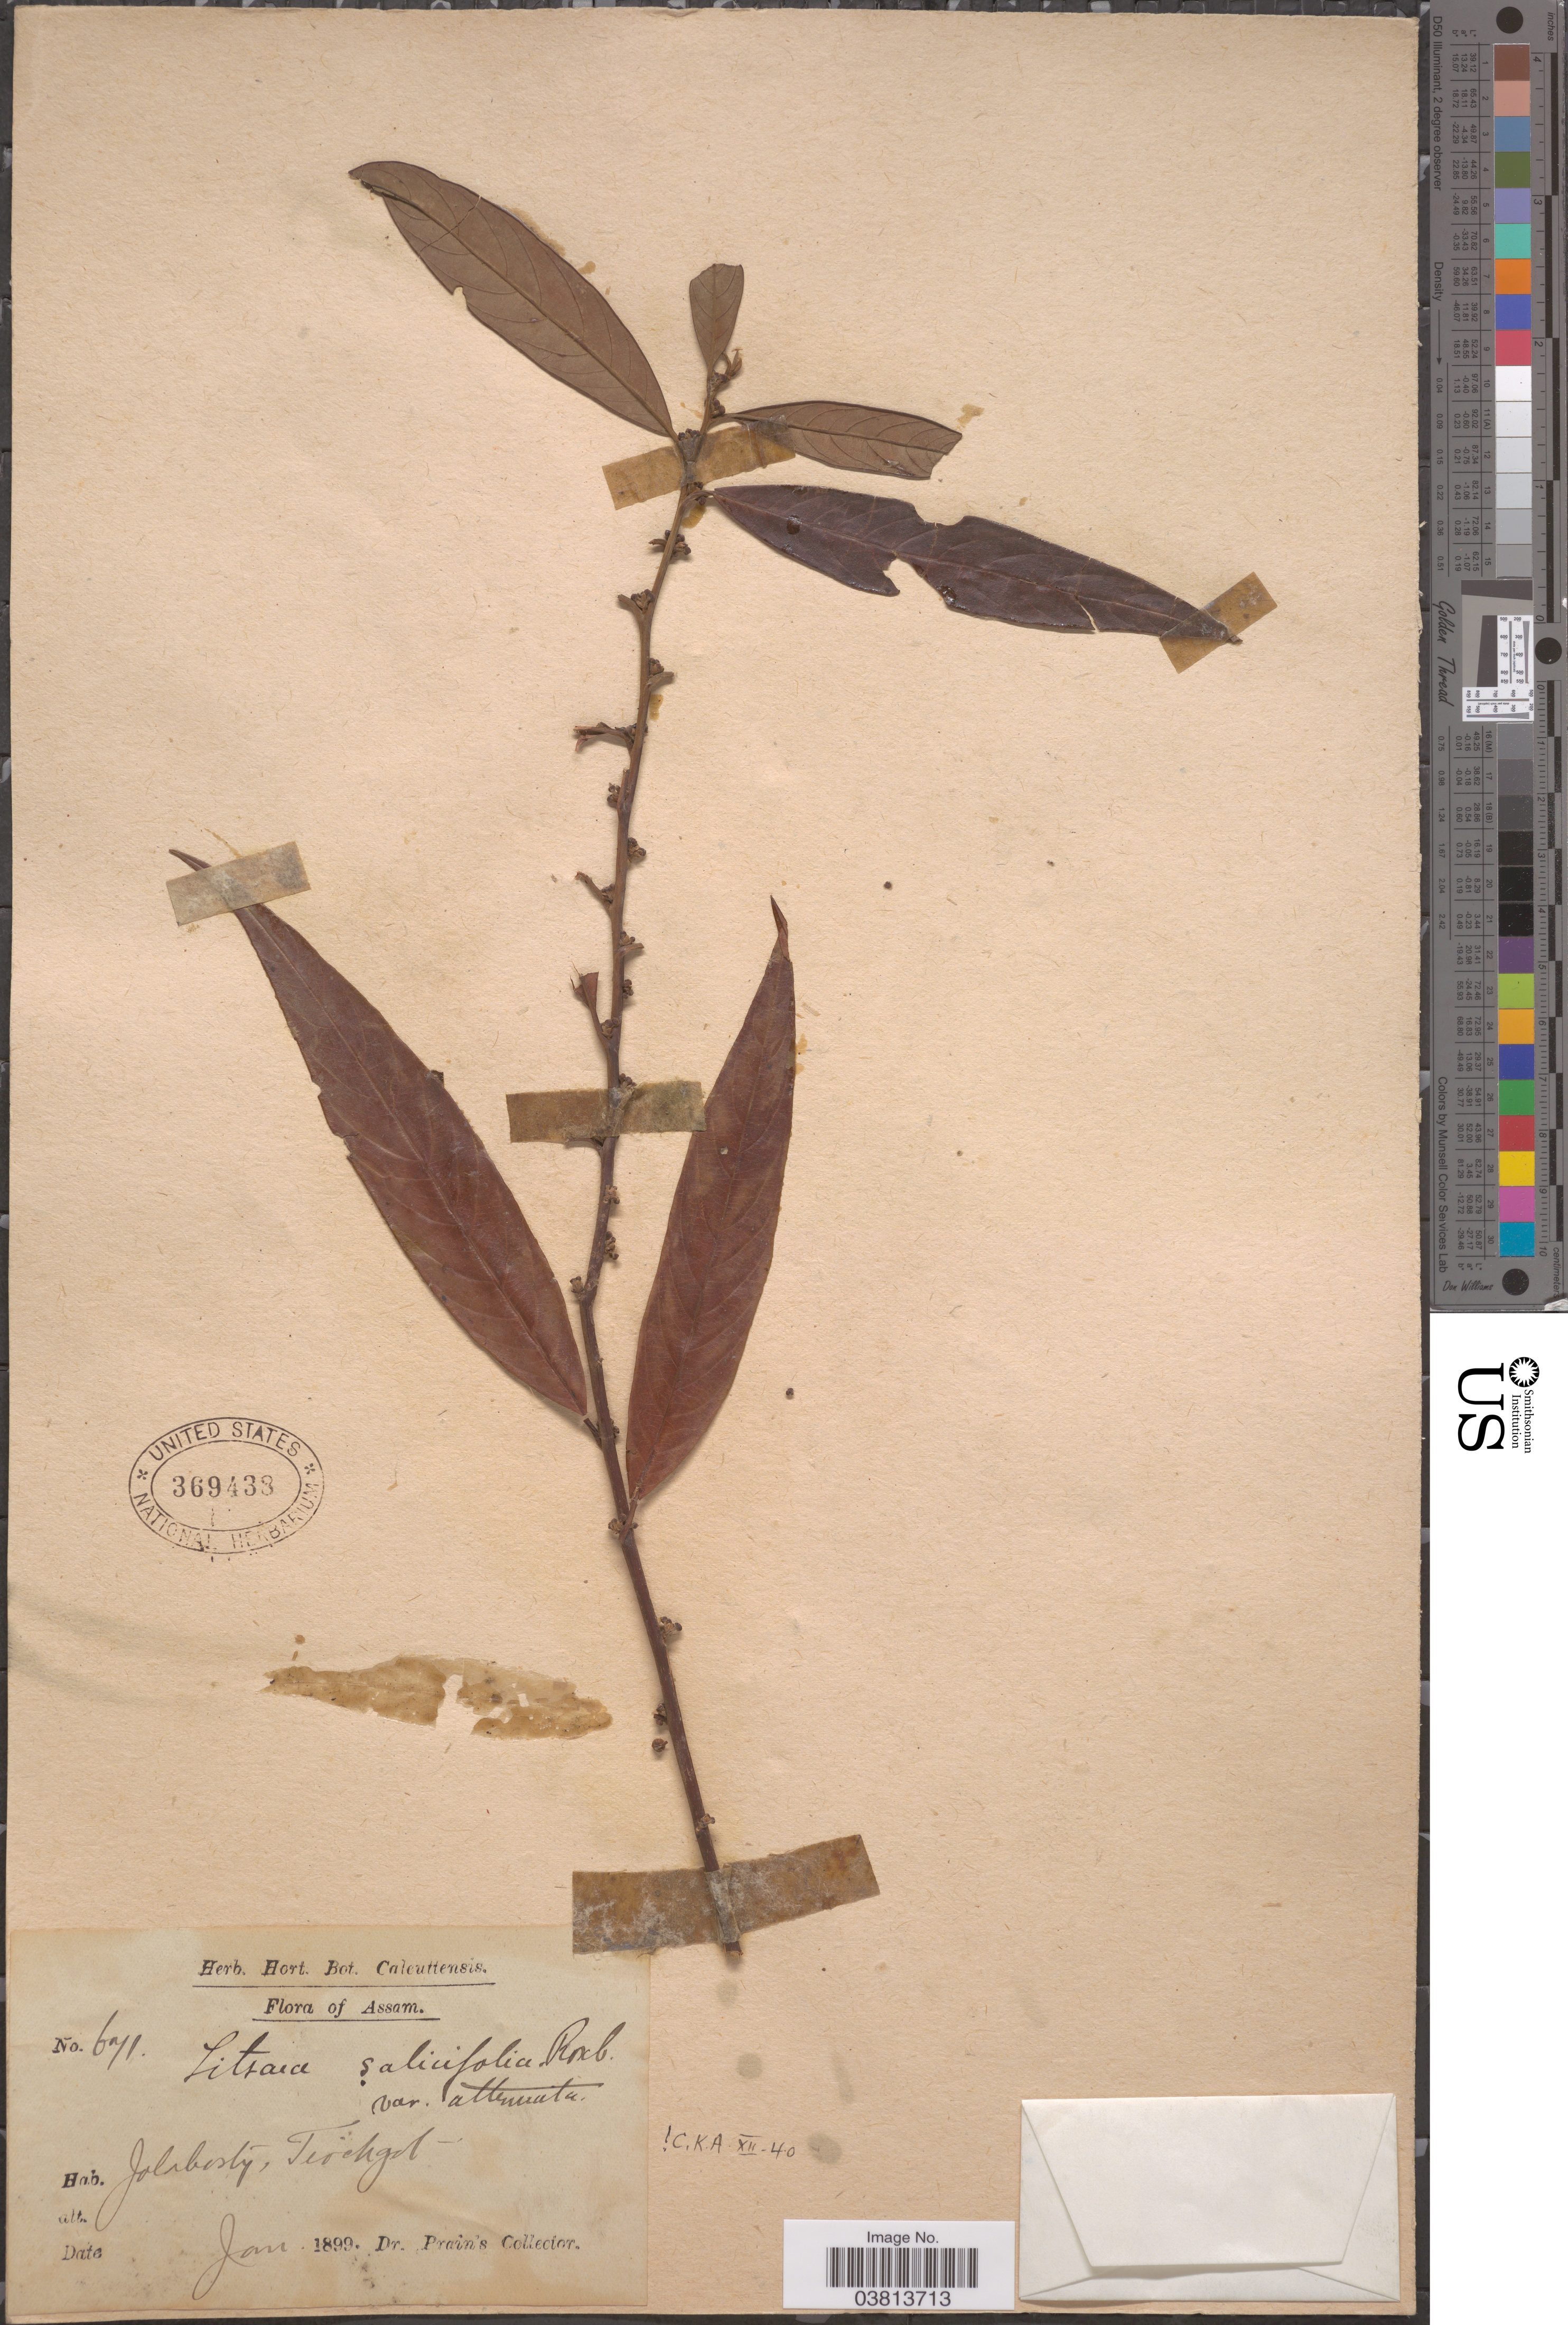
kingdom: Plantae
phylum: Tracheophyta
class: Magnoliopsida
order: Laurales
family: Lauraceae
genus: Litsea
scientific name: Litsea salicifolia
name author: Hook. f.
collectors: Dr. Prain's collector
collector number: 671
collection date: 1899-01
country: India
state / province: Assam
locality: Jolabosty, Tiochgol. [interpreted]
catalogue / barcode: US 369438